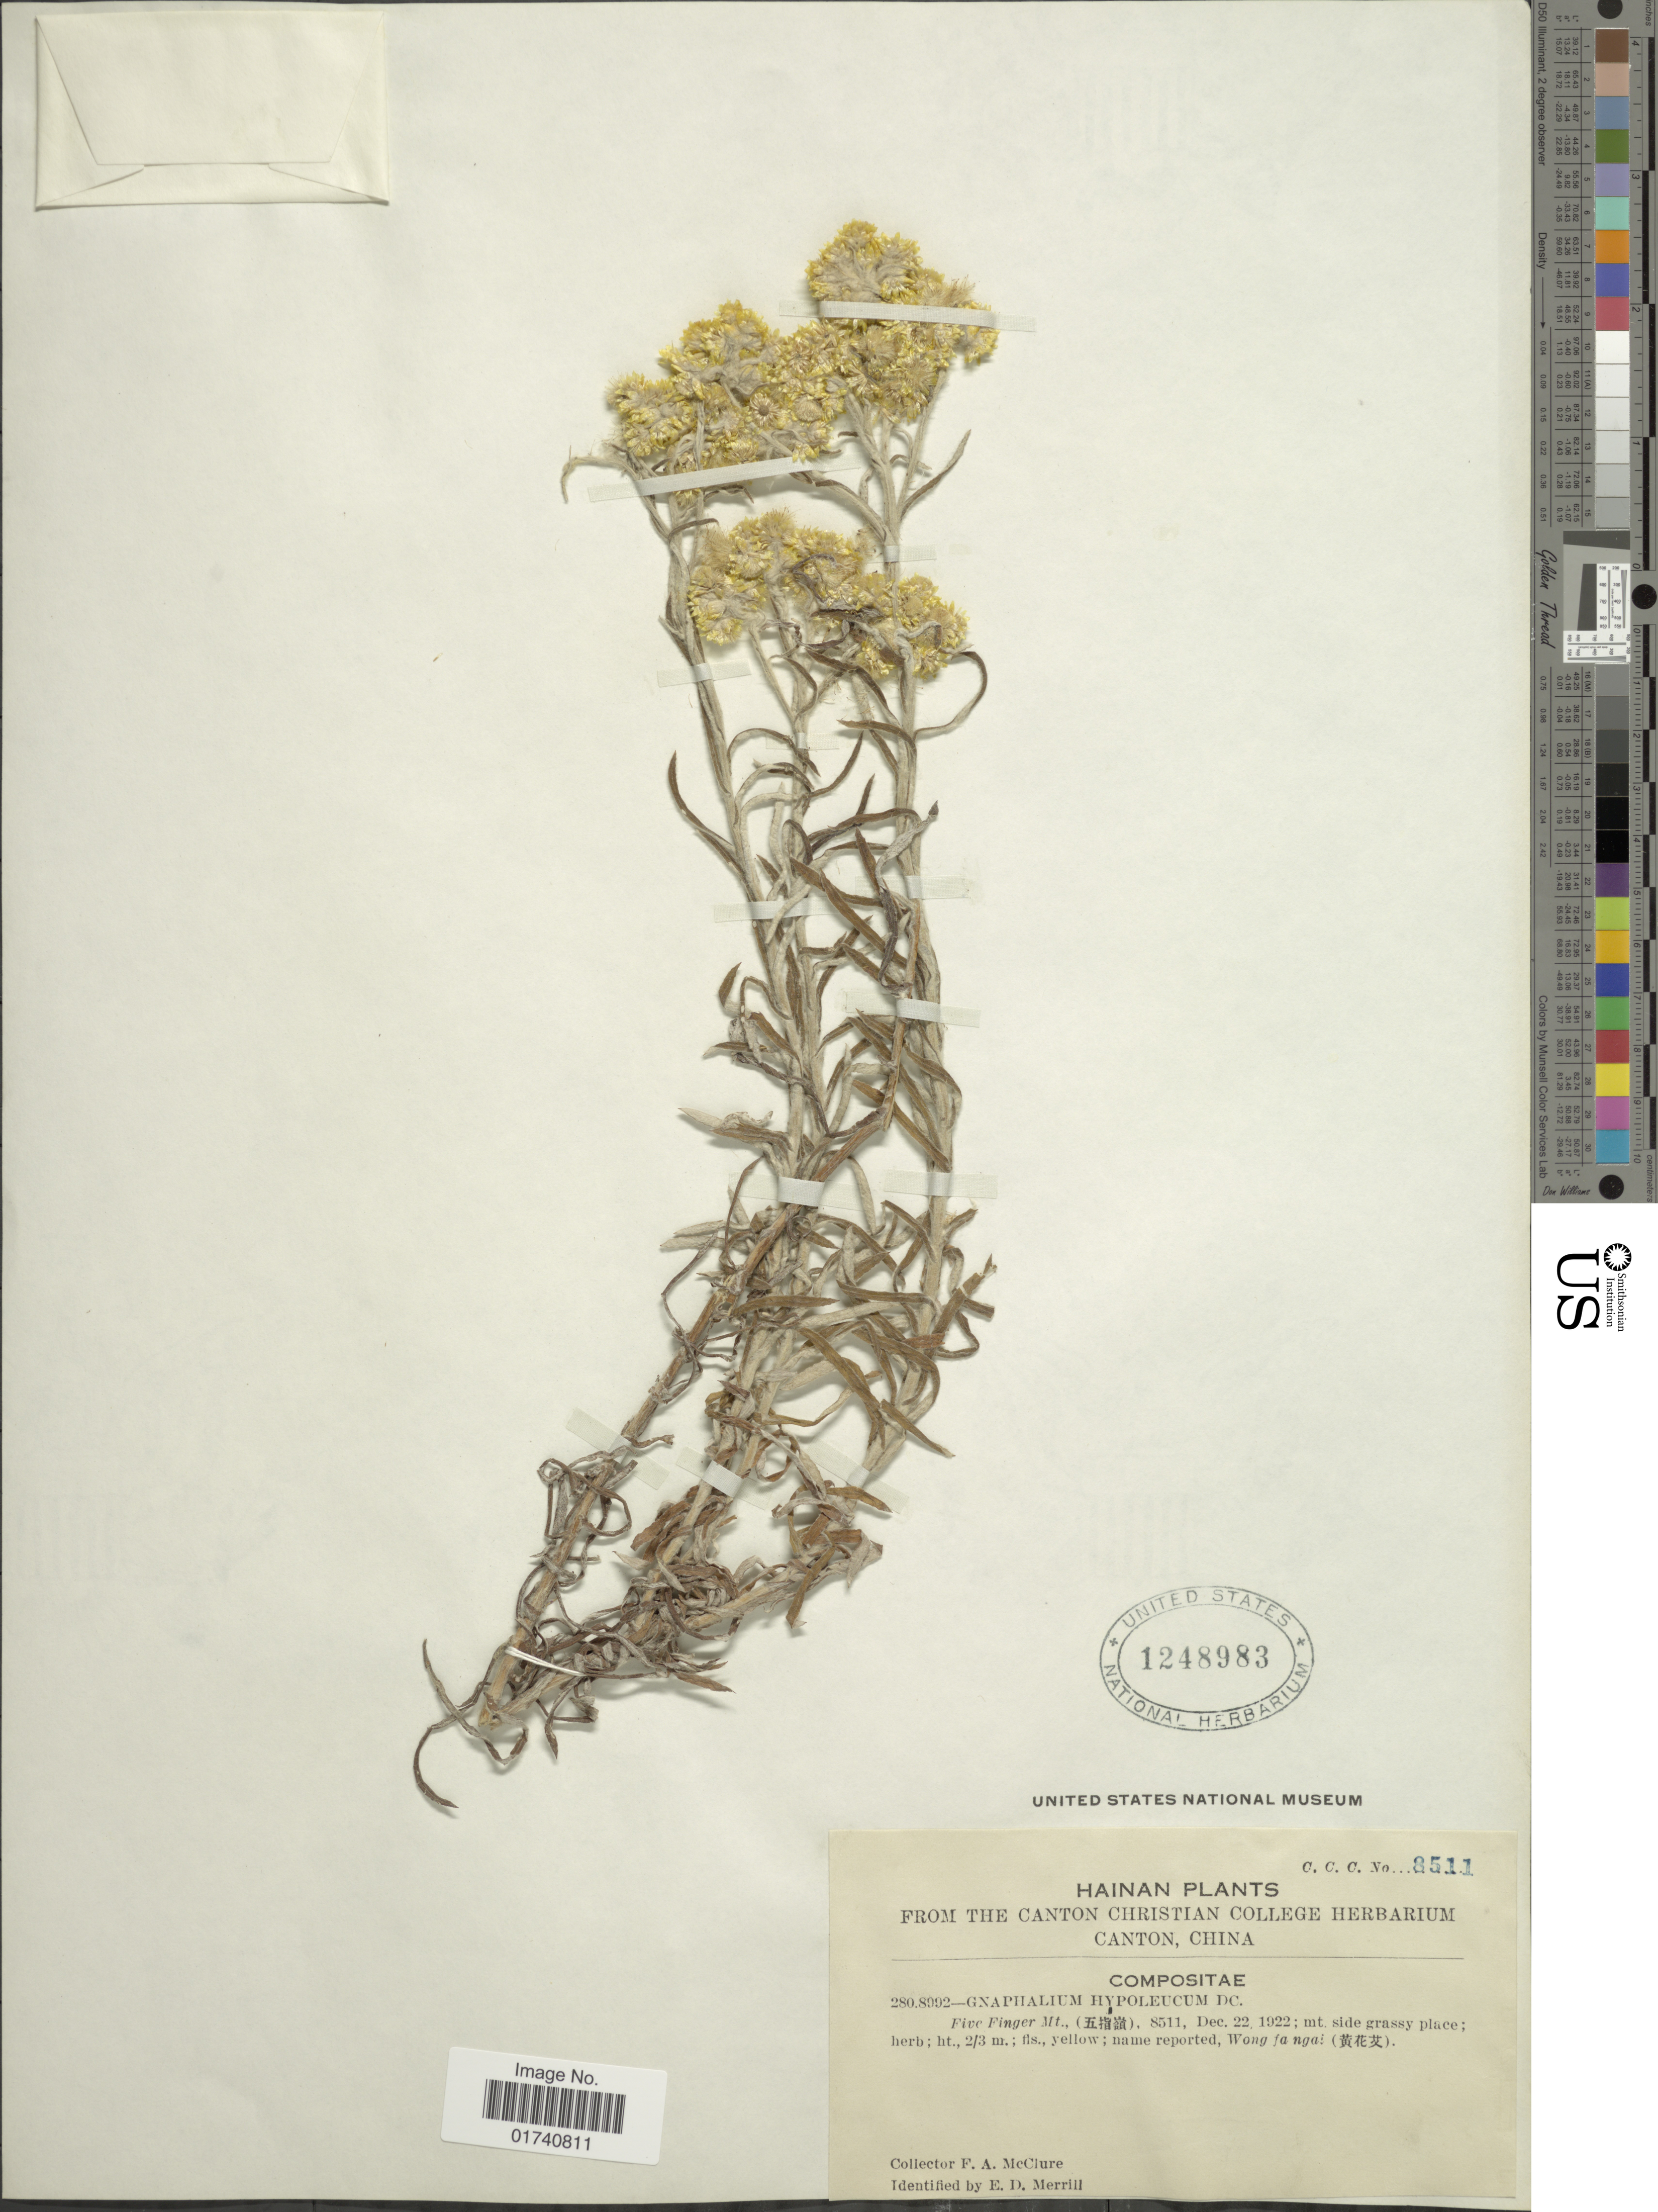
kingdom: Plantae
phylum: Tracheophyta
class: Magnoliopsida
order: Asterales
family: Asteraceae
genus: Pseudognaphalium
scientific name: Pseudognaphalium hypoleucum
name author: (DC.) Hilliard & B.L. Burtt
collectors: F. A. McClure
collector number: C.C.C.8511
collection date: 1922-12-22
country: China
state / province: Hainan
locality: Wong fa nga. Five Finger Mt.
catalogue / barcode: US 1248983